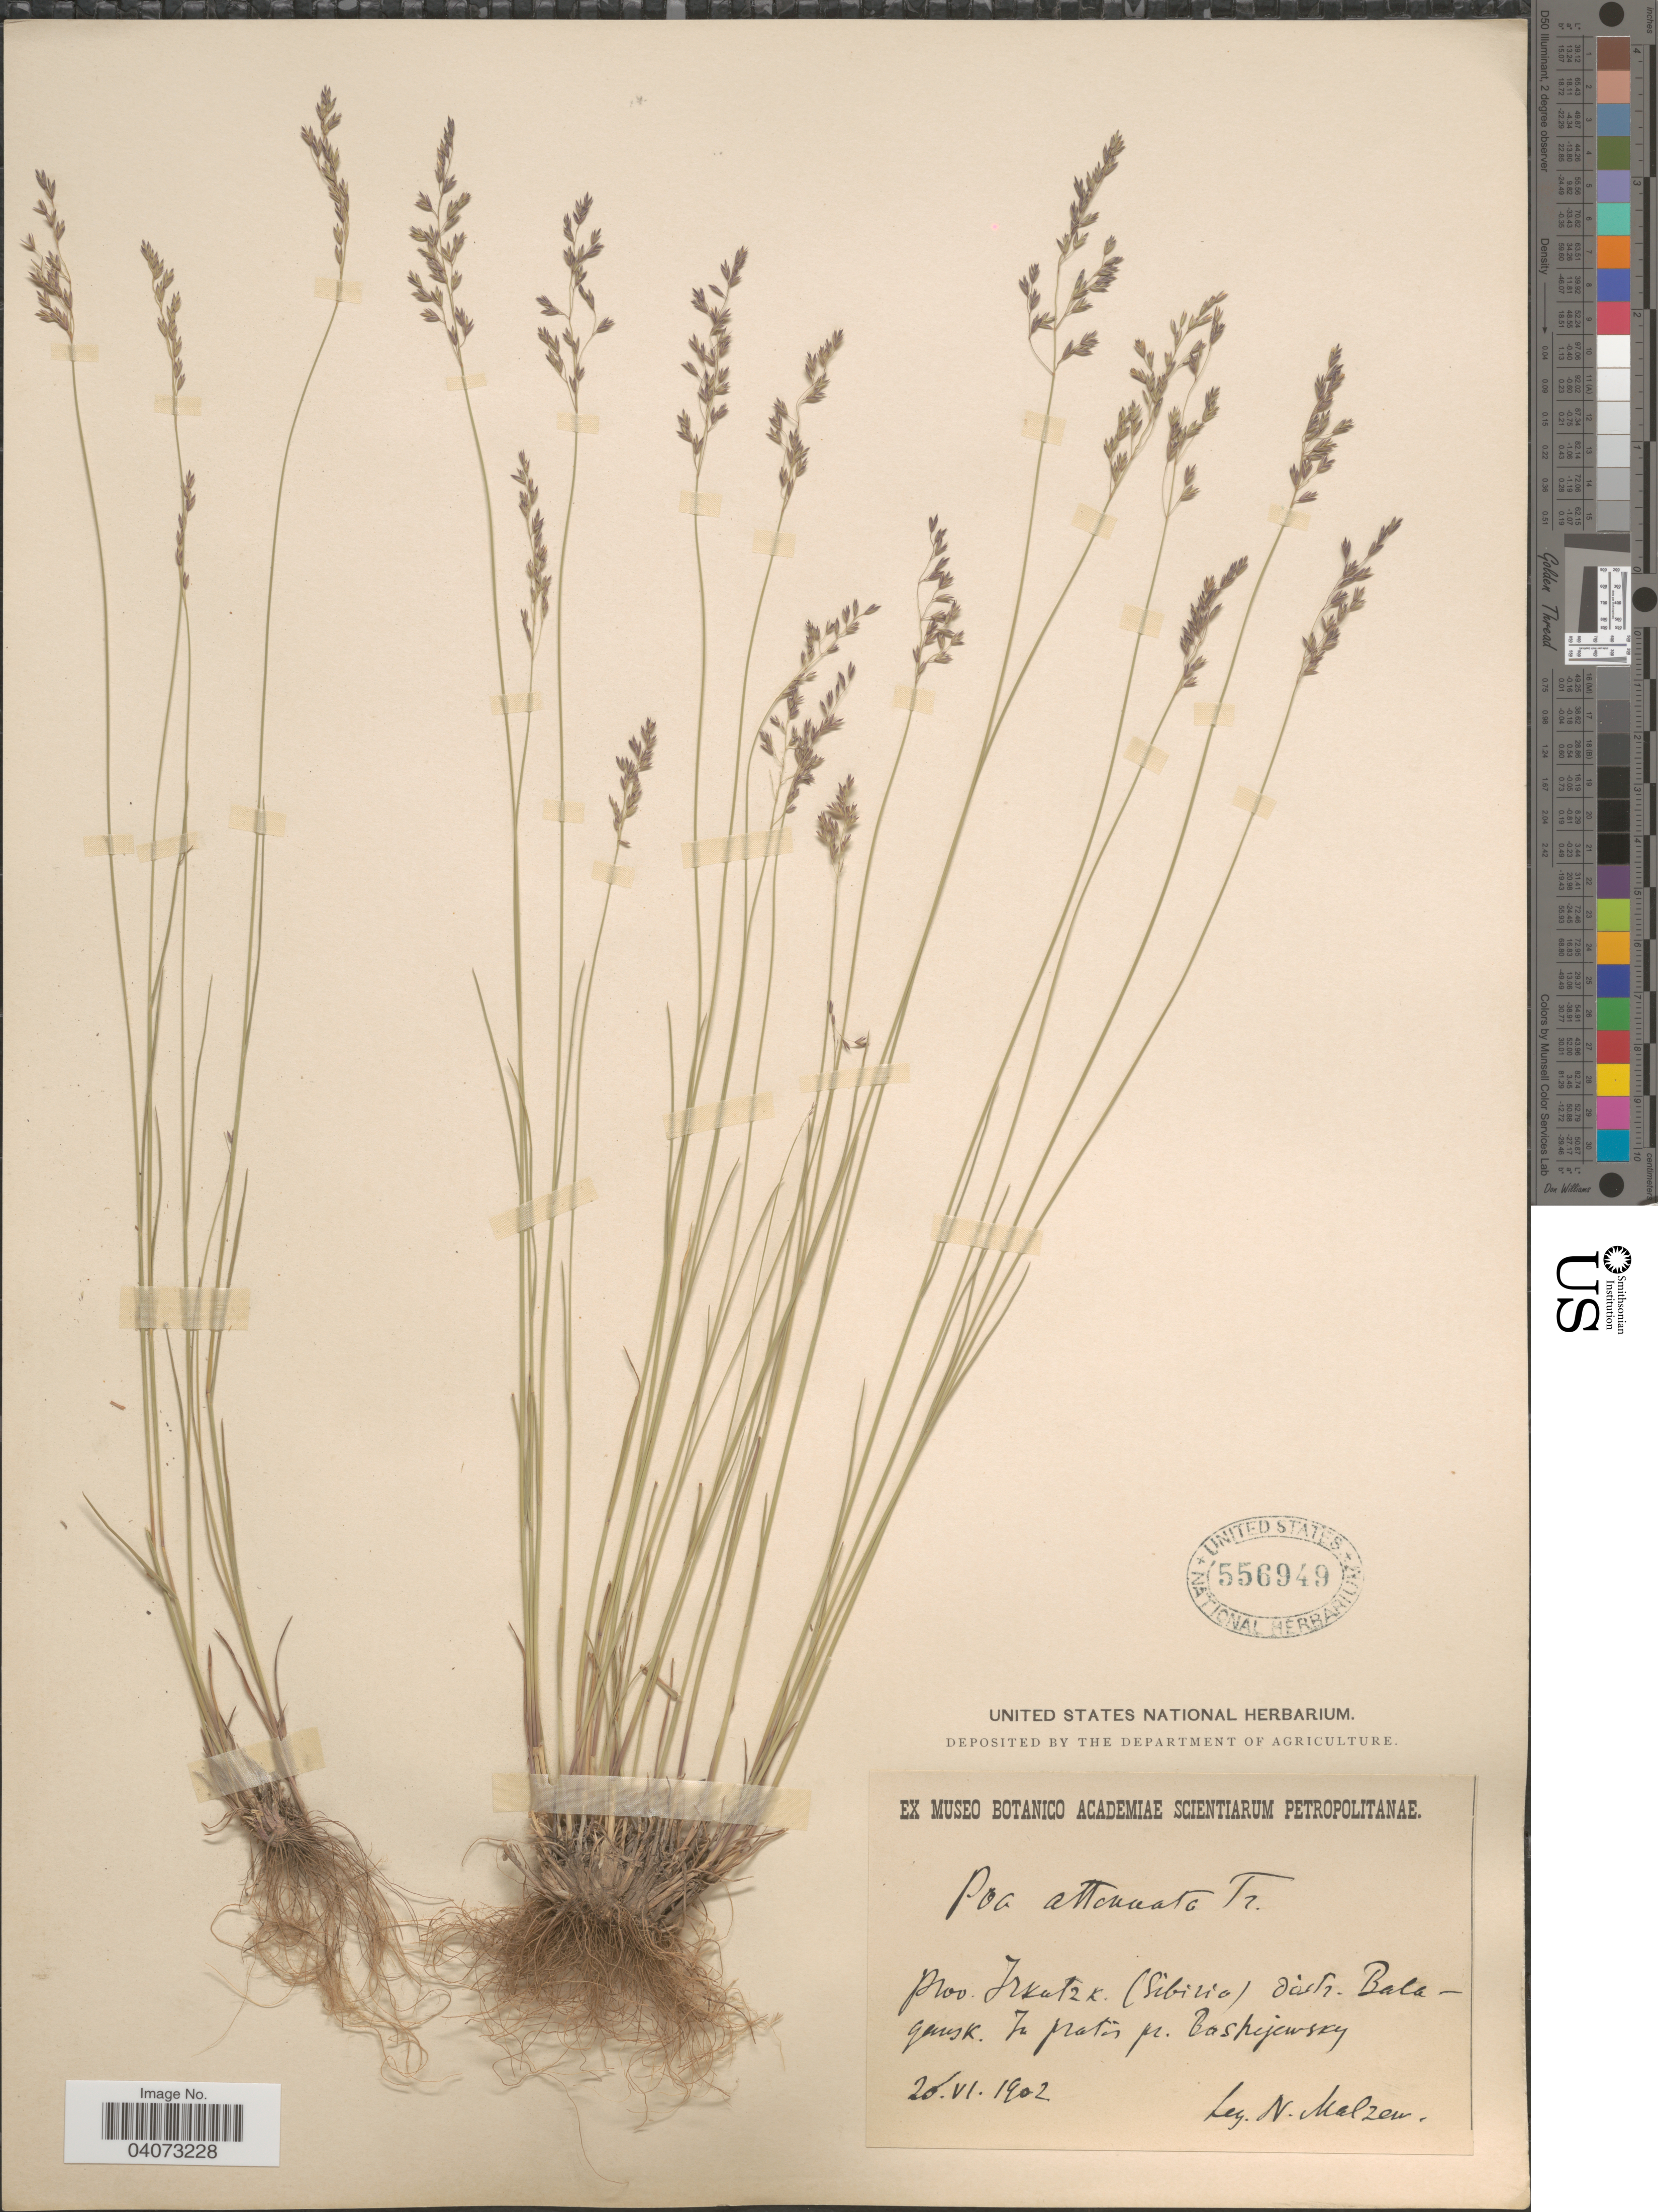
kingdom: Plantae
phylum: Tracheophyta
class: Liliopsida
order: Poales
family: Poaceae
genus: Poa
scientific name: Poa attenuata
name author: Trin.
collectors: N. Malzew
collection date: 1902-06-25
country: Russian Federation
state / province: Irkutsk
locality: (Sibiria) distr. Balagansk. In pratis pr. Bashejewsky.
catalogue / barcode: US 556949